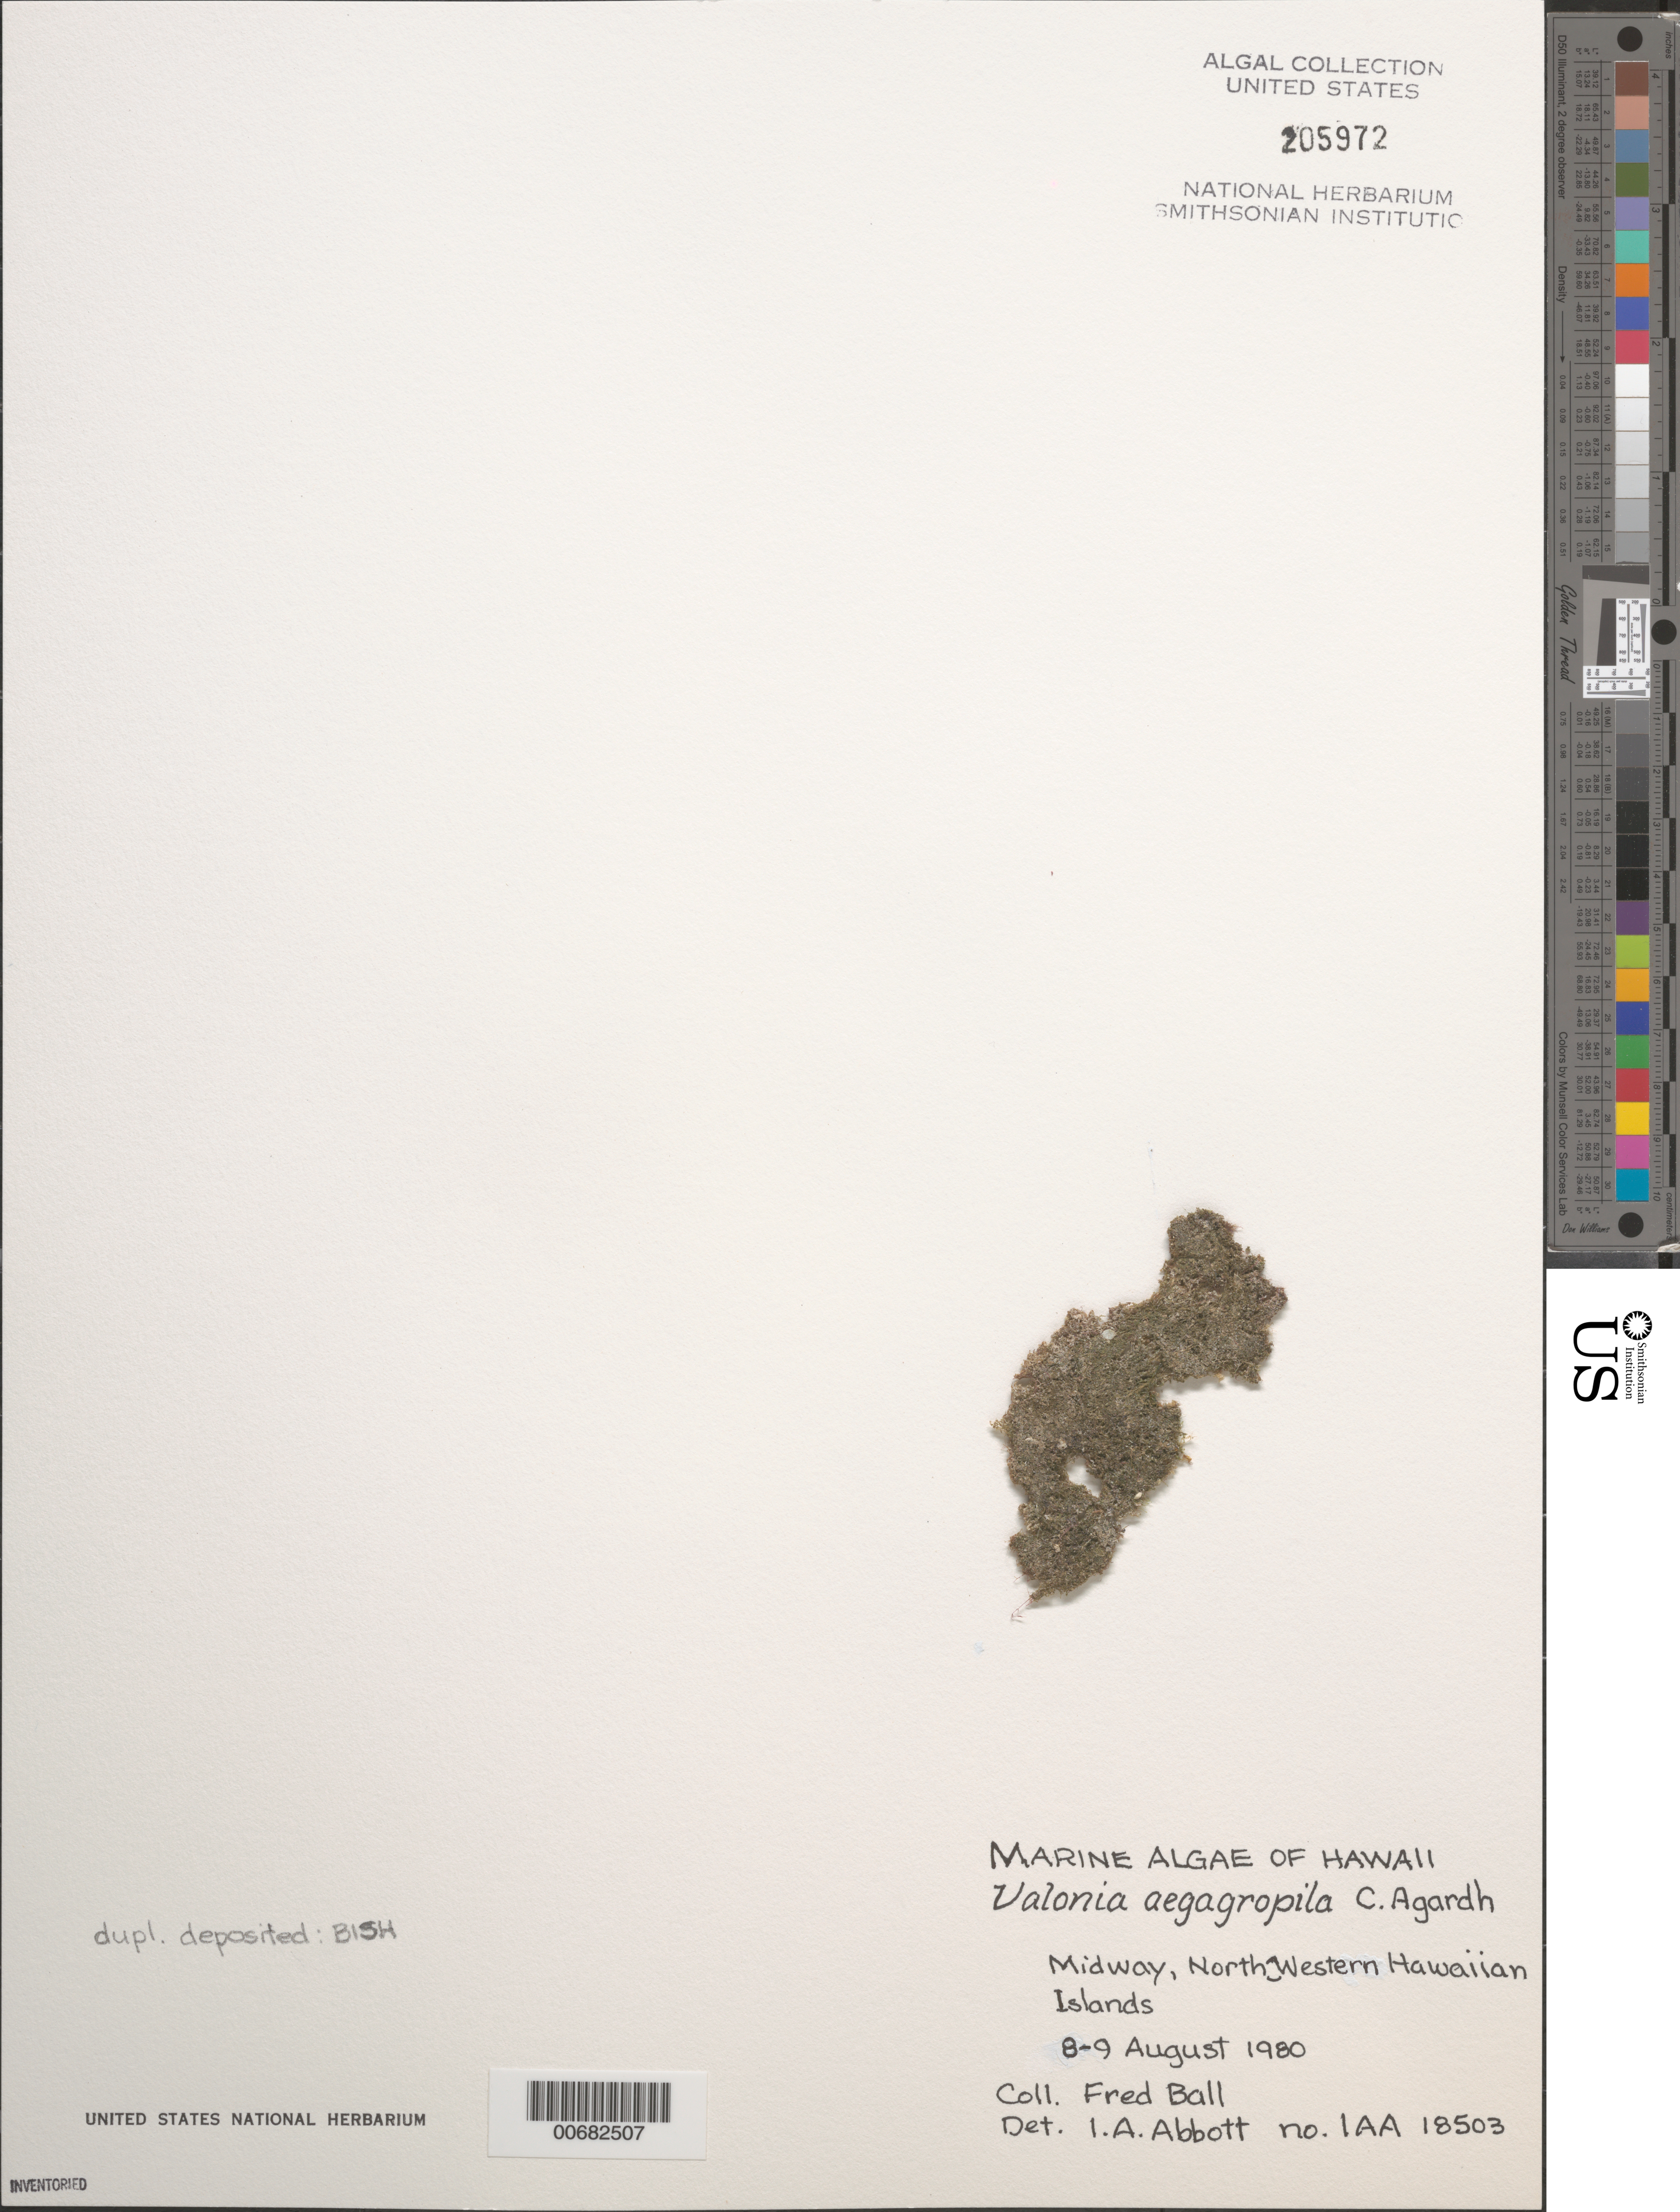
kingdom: Plantae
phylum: Chlorophyta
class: Ulvophyceae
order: Siphonocladales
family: Valoniaceae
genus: Valonia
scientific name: Valonia aegagropila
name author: C. Agardh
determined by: Abbott, Isabella A.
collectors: F. Ball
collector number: IAA 18503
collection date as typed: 08 Aug 1980 to 09 Aug 1980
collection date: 1980-08-08/1980-08-09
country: U.S. Administered Pacific Islands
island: Midway Atoll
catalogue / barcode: US 205972